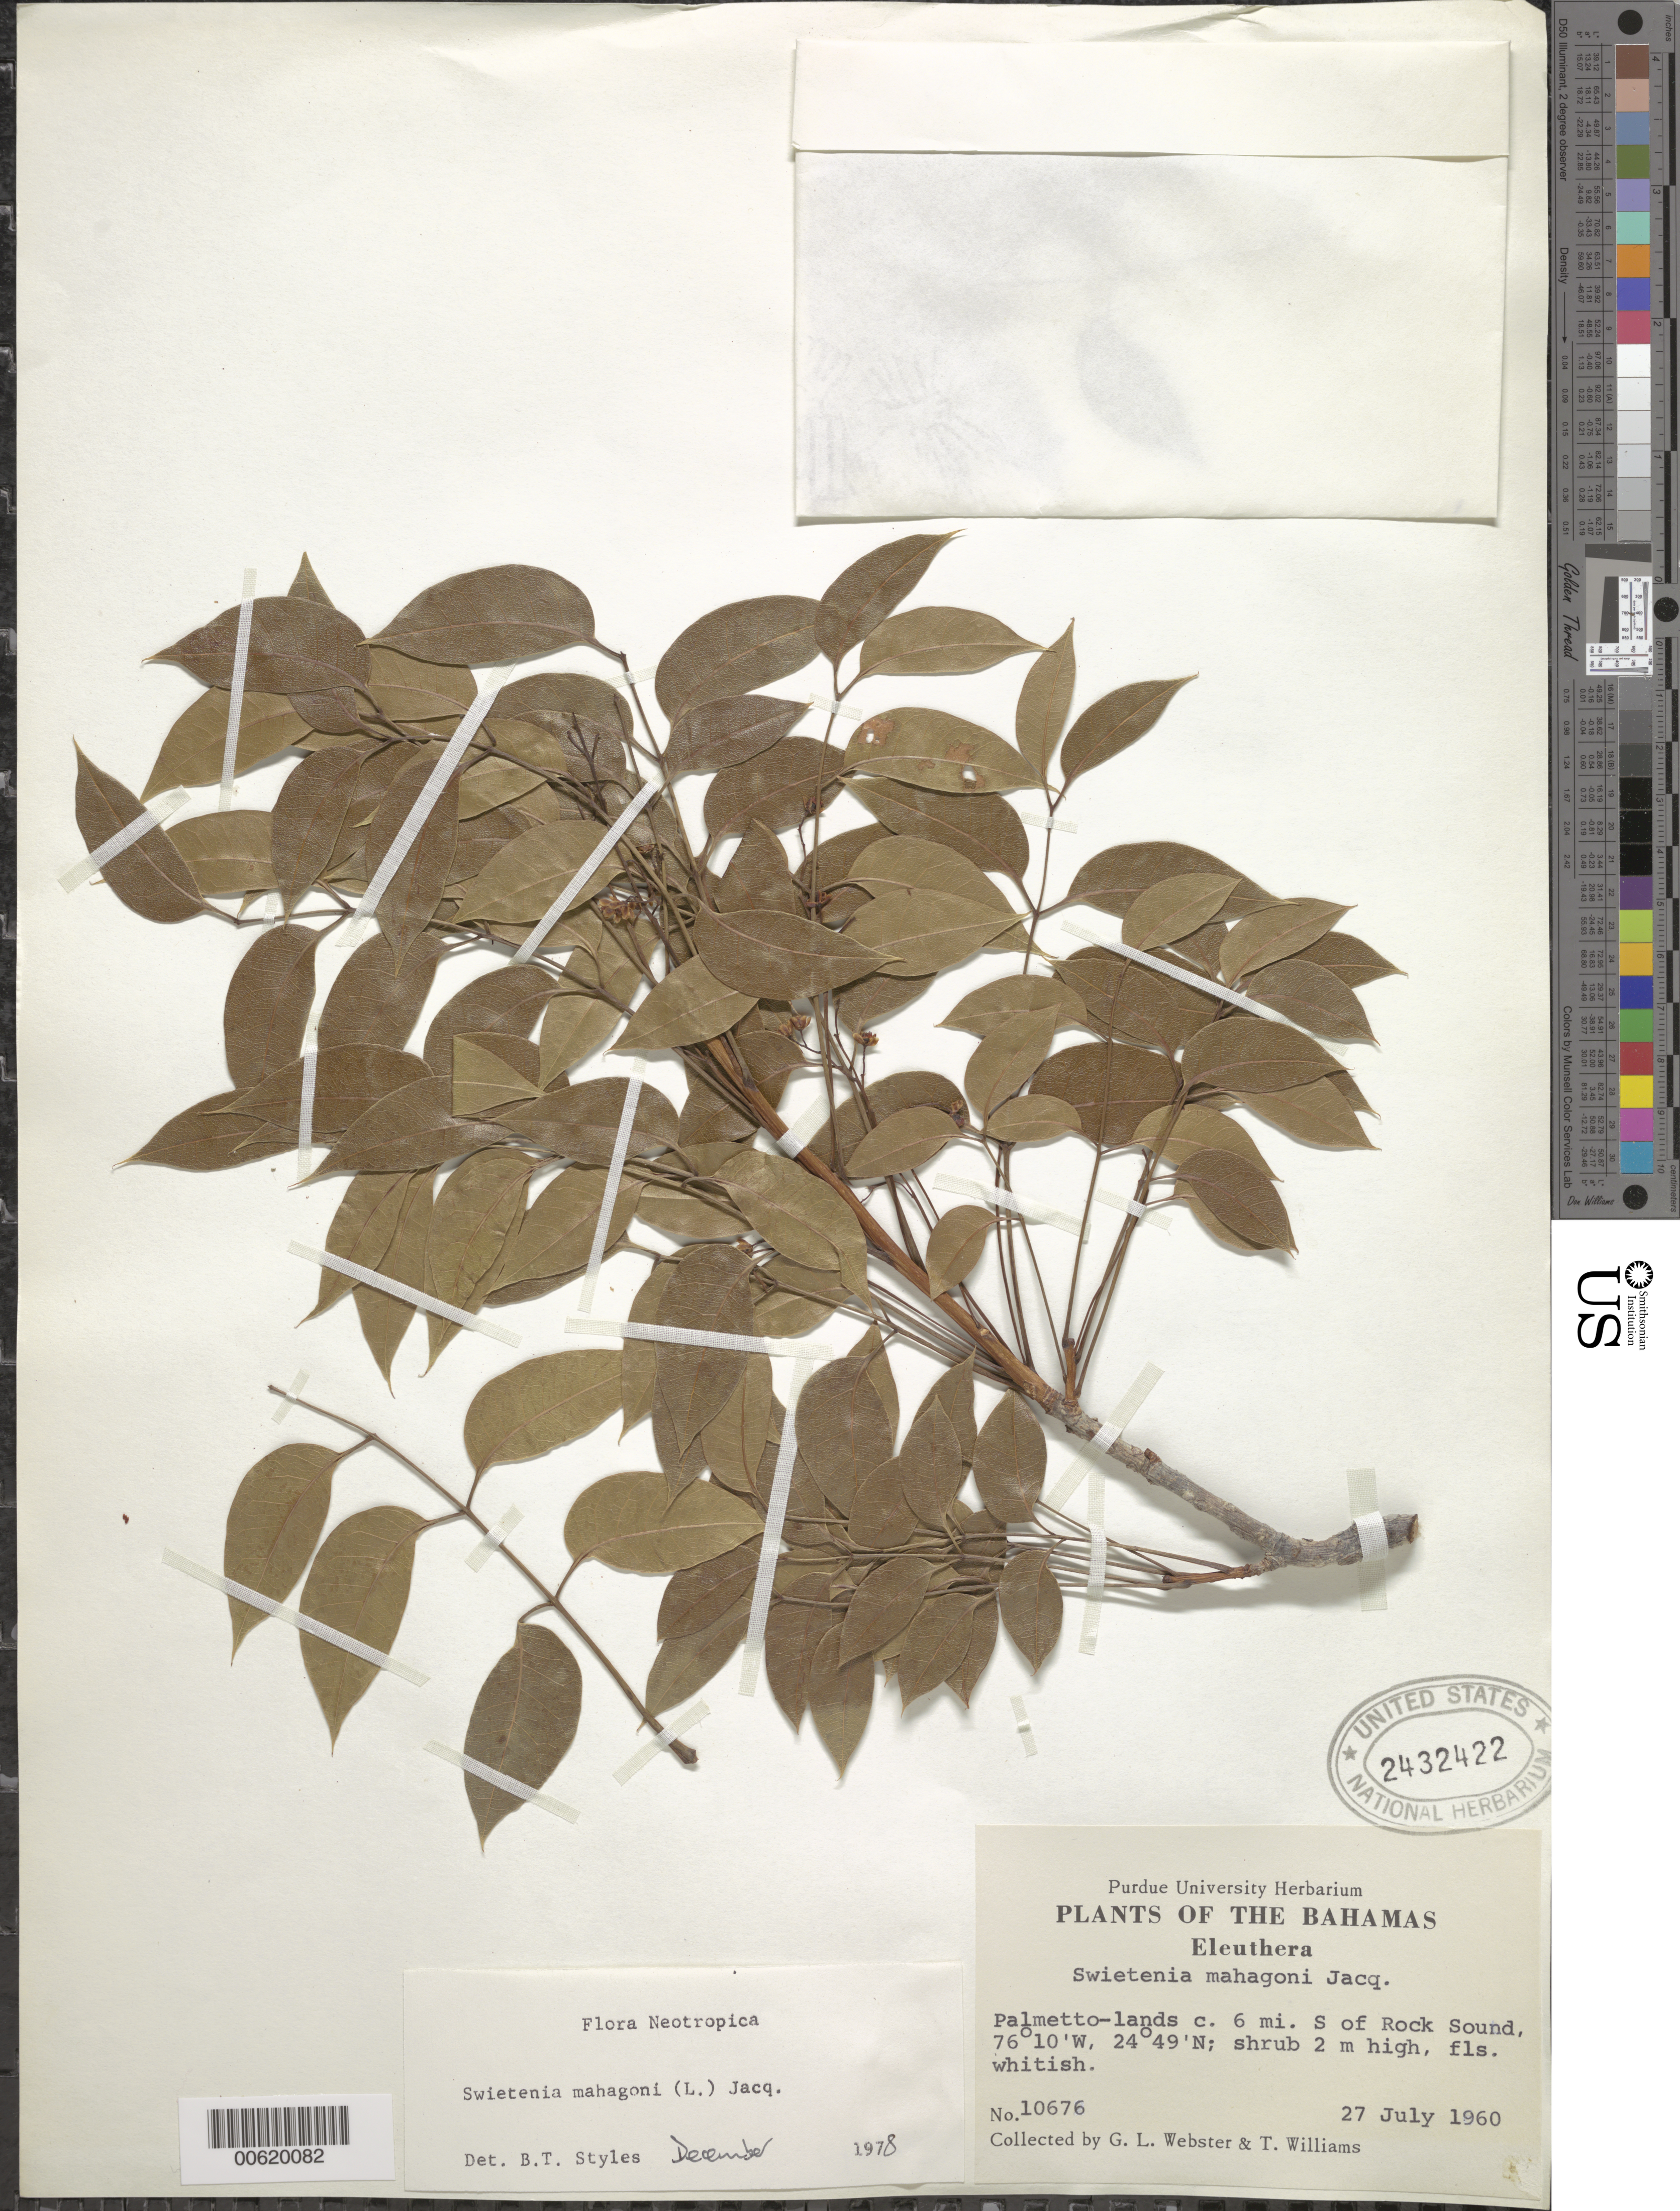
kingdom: Plantae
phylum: Tracheophyta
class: Magnoliopsida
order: Sapindales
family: Meliaceae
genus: Swietenia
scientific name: Swietenia mahagoni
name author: (L.) Jacq.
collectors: G. L. Webster & T. Williams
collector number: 10676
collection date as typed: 27 Jul 1960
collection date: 1960-07-27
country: Bahamas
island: Eleuthera Island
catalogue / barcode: US 2432422